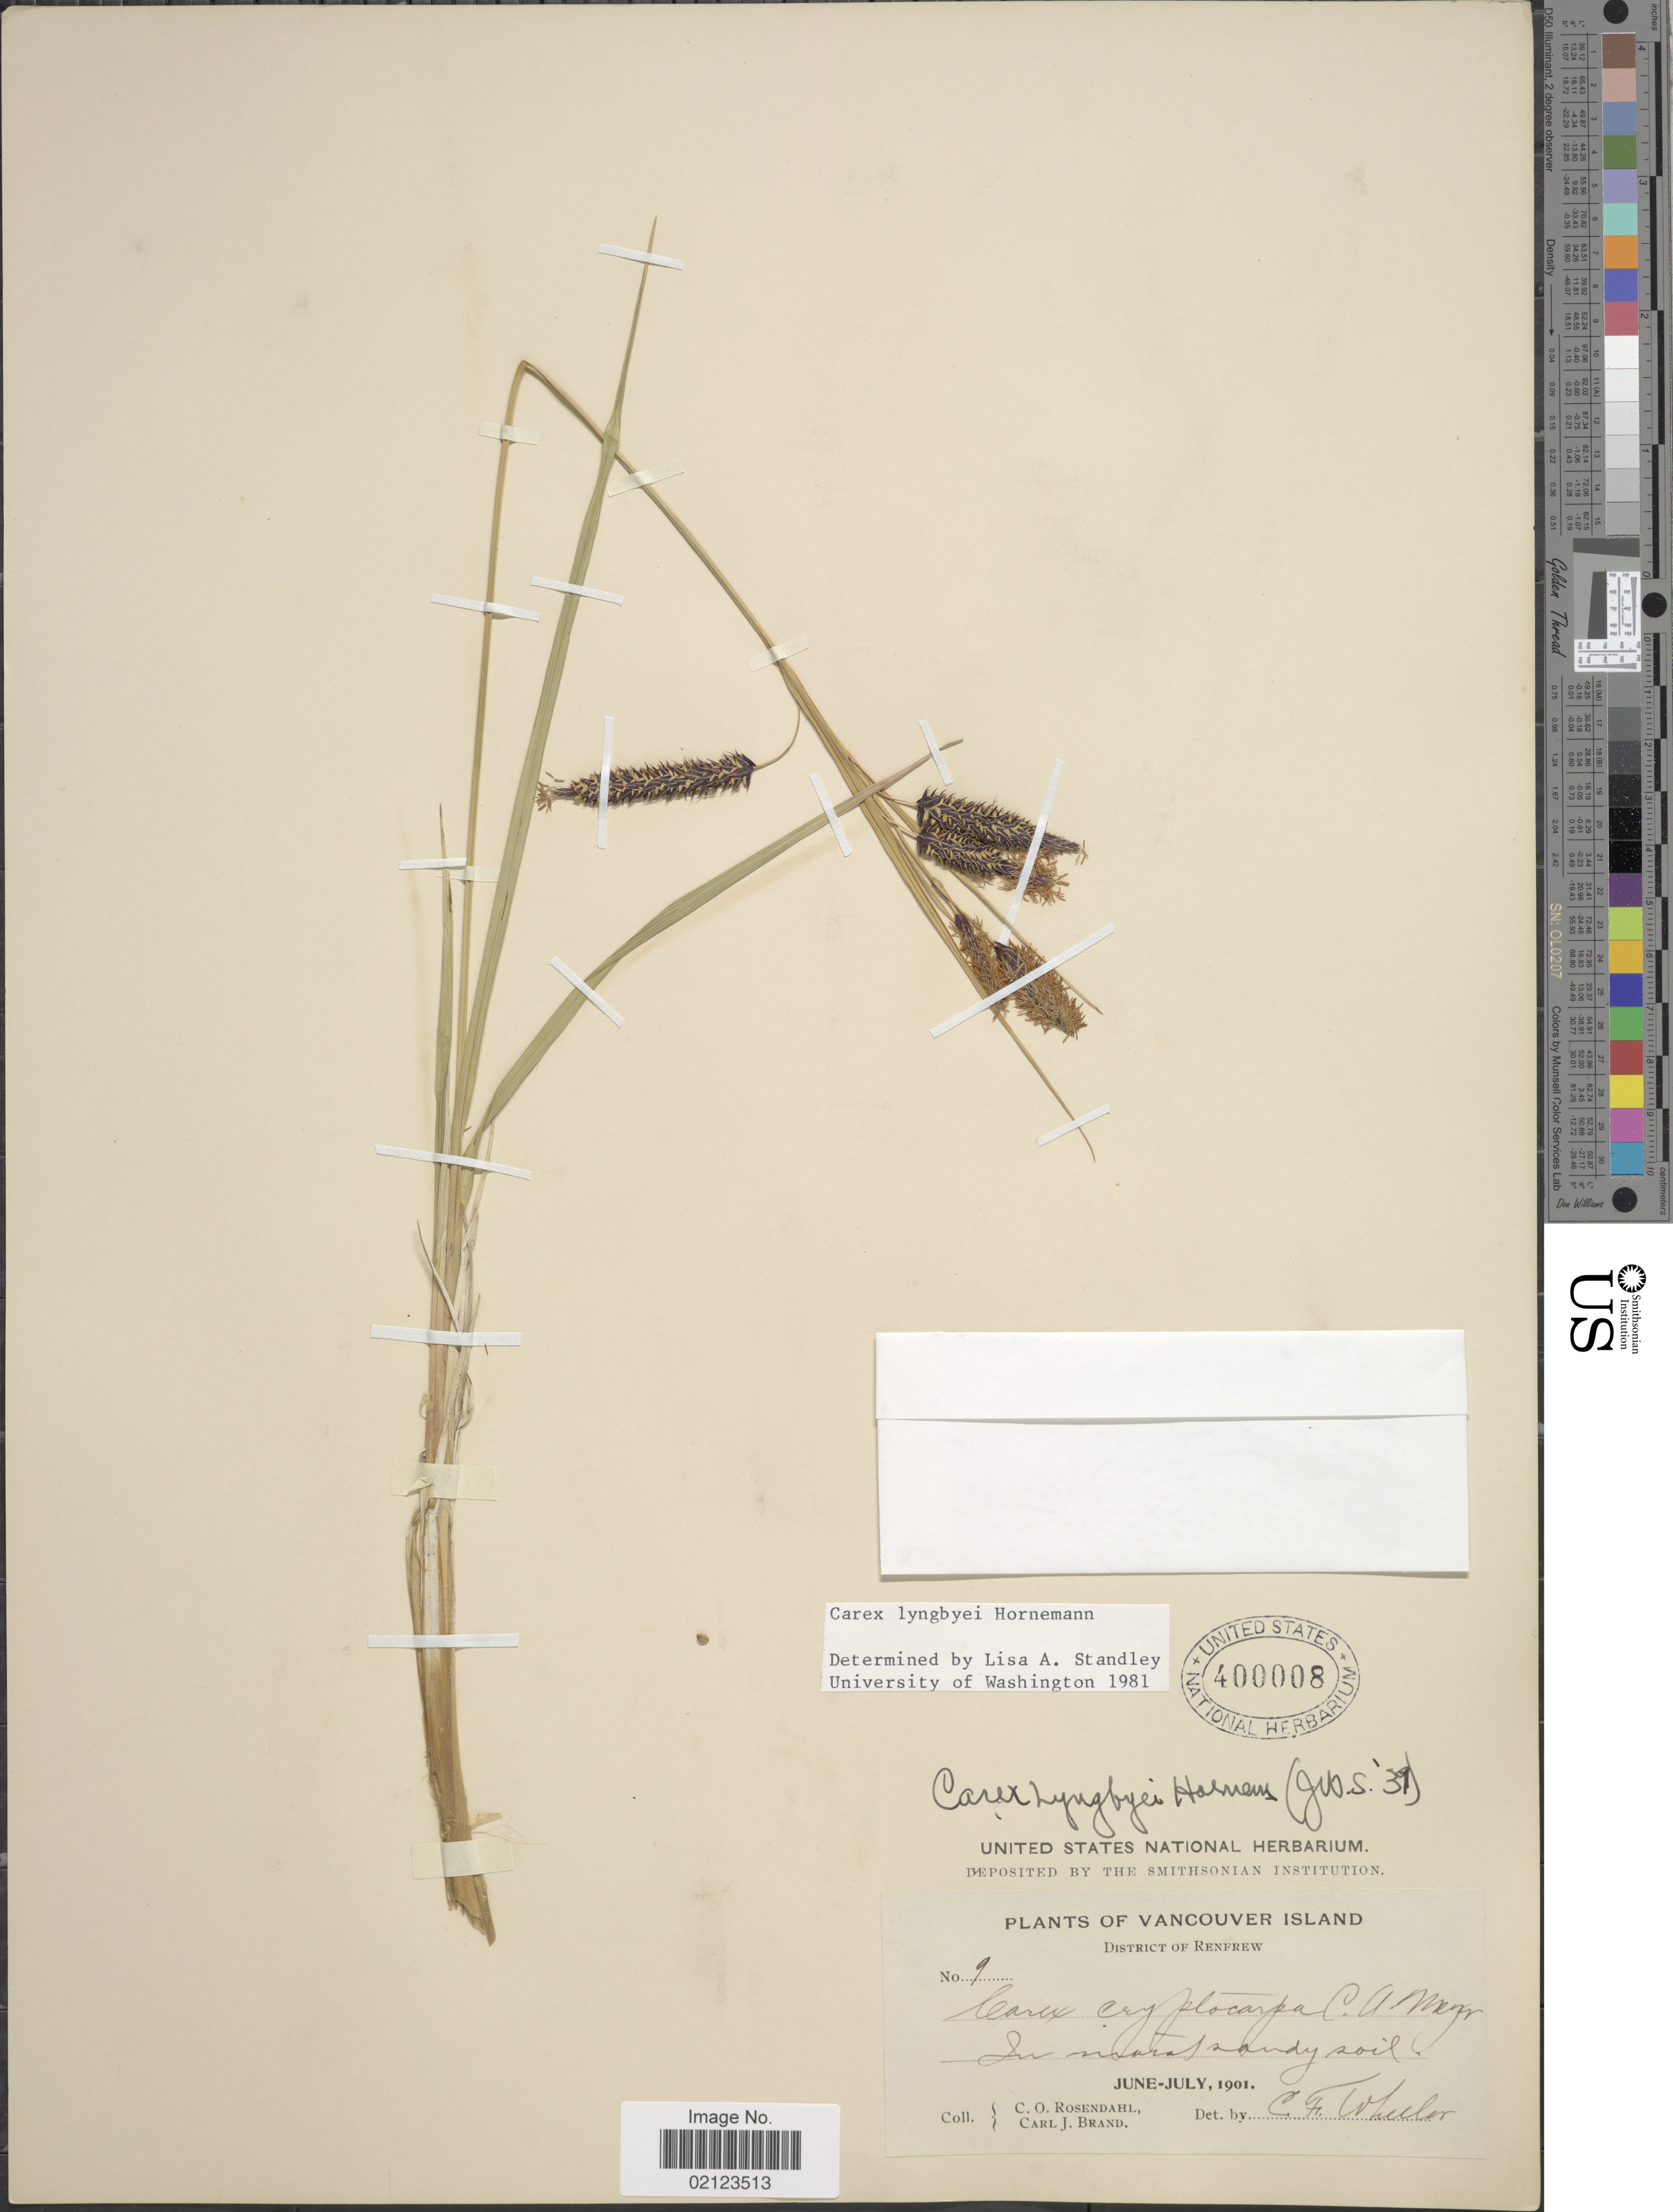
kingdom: Plantae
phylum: Tracheophyta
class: Liliopsida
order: Poales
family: Cyperaceae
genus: Carex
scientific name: Carex lyngbyei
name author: Hornem.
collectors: C. O. Rosendahl & C. J. Brand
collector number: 9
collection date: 1901-06/1901-07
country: Canada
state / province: British Columbia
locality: Vancouver Island. District of Renfrew. In moist sandy soil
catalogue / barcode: US 400008